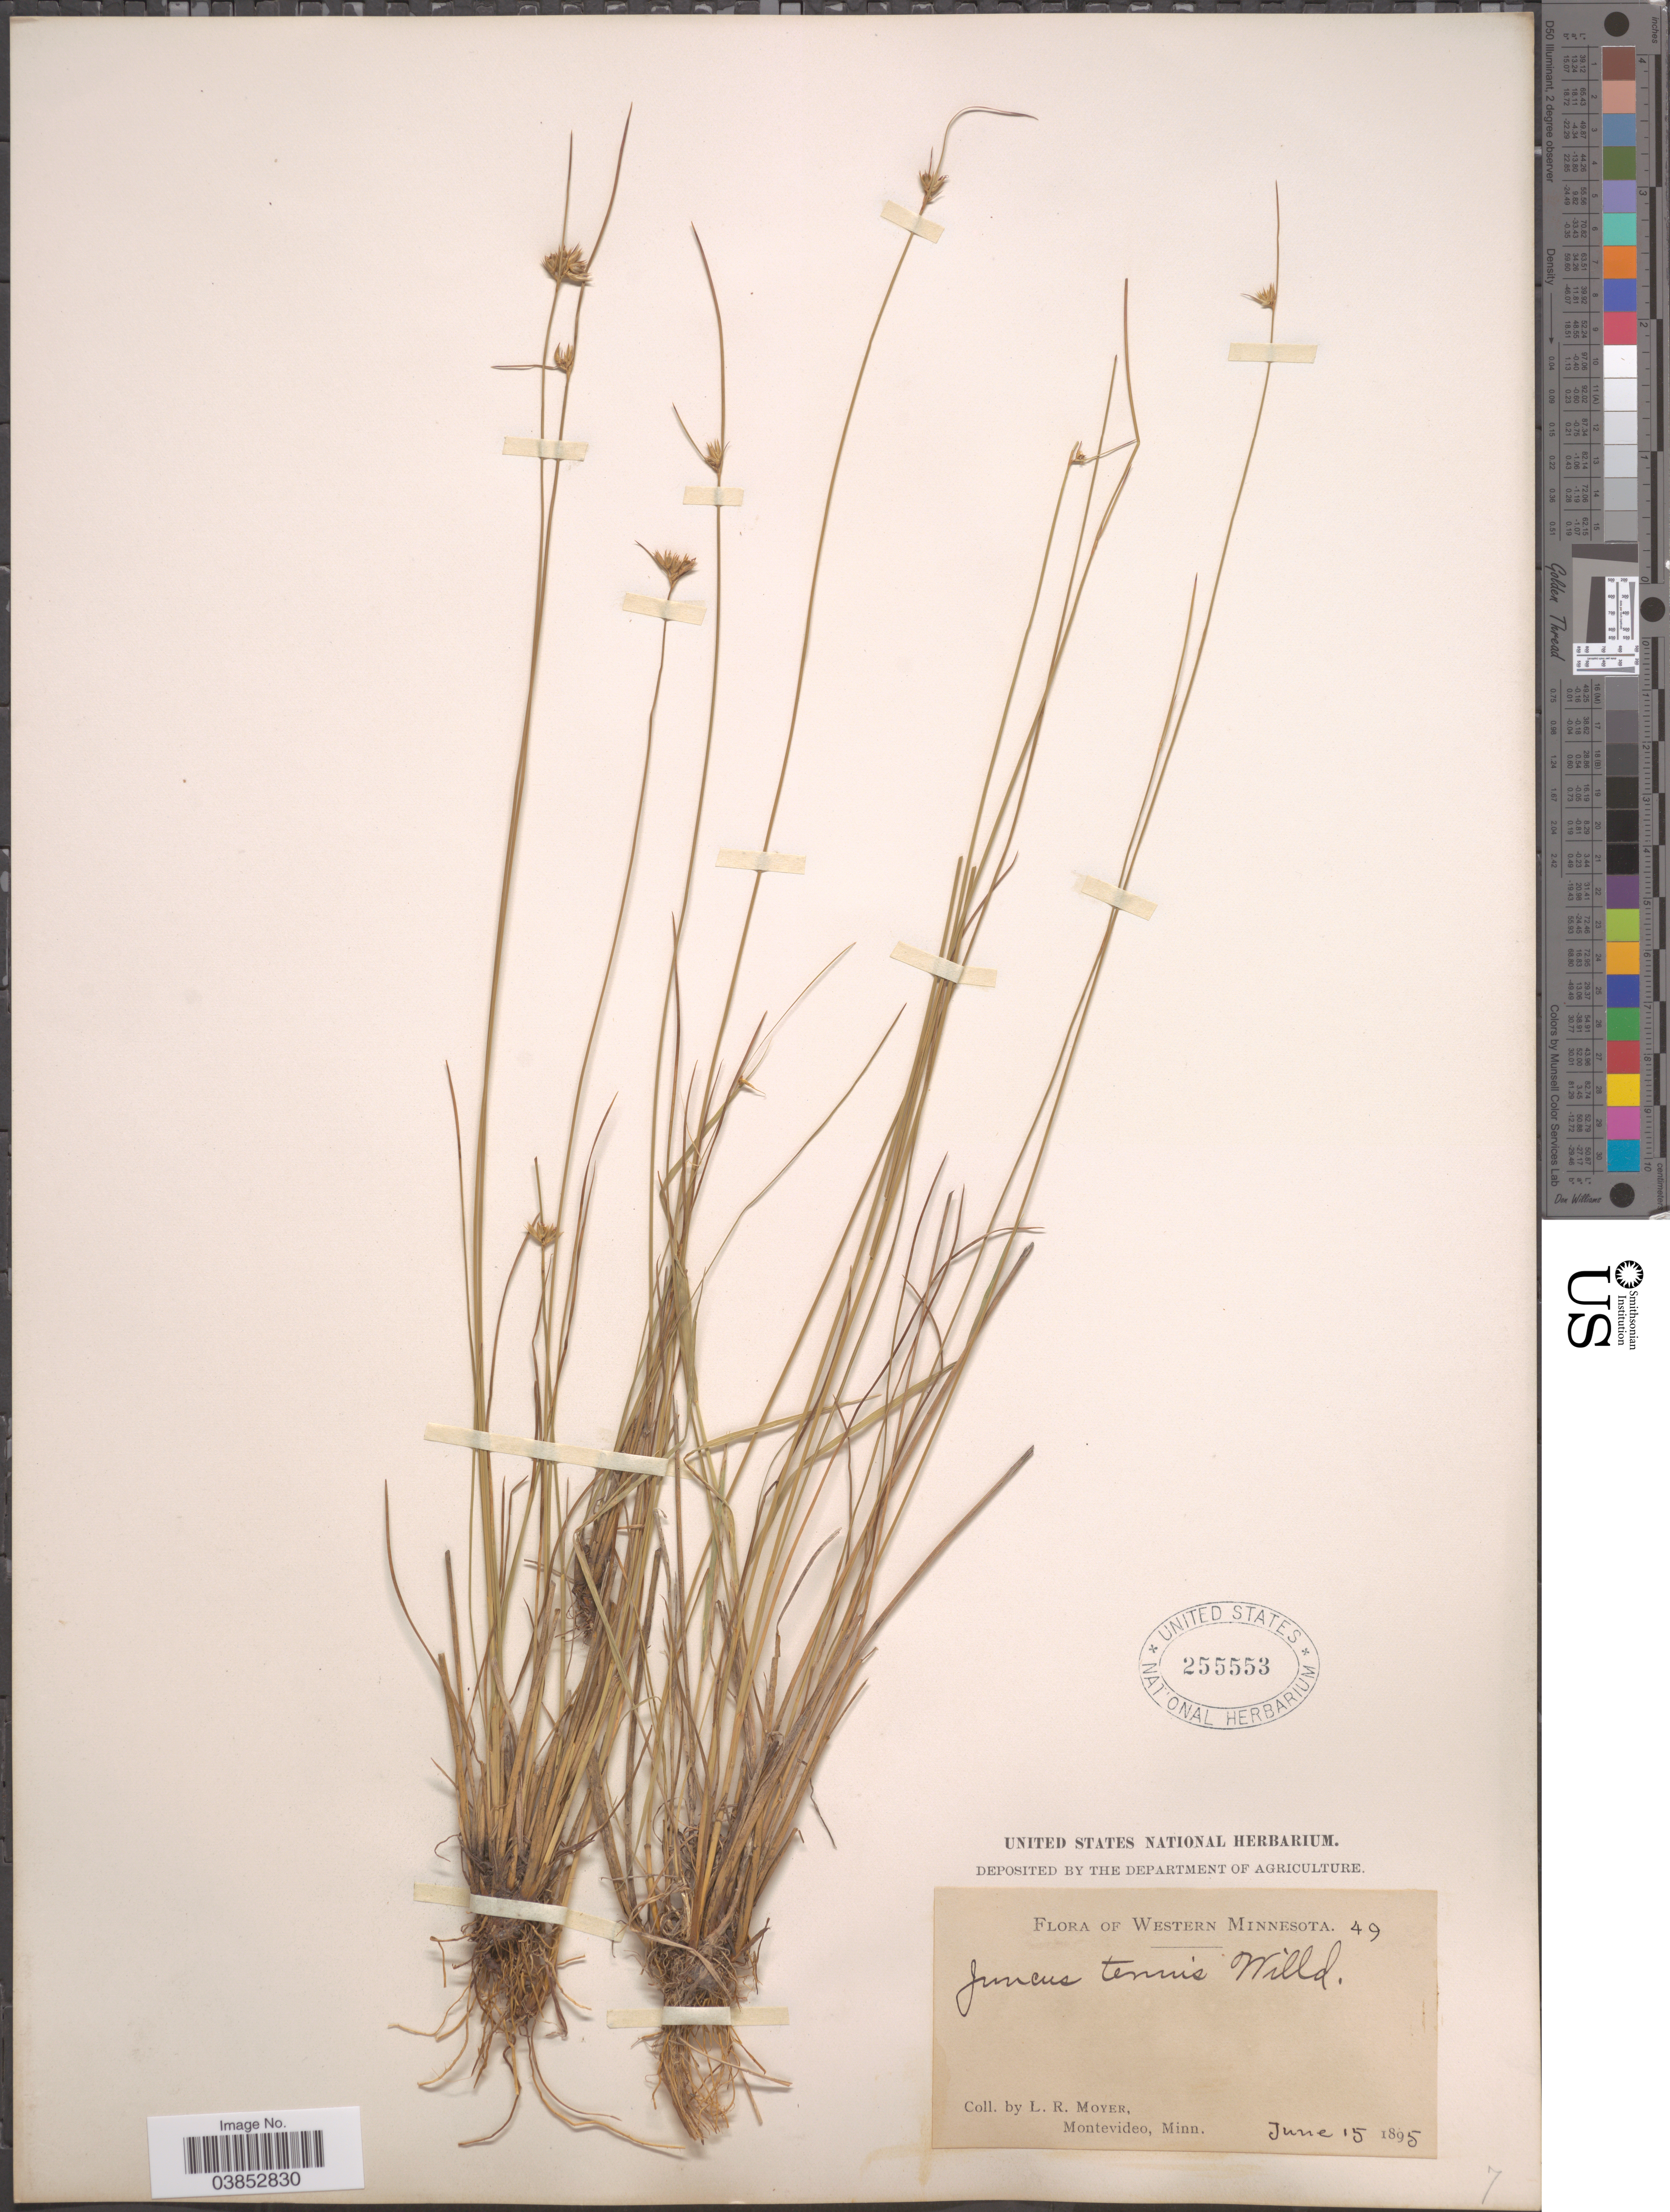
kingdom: Plantae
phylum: Tracheophyta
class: Liliopsida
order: Poales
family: Juncaceae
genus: Juncus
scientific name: Juncus dudleyi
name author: Wiegand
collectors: L. Moyer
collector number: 49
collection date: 1895-06-15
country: United States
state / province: Minnesota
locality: Western Minnesota.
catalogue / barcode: US 255553